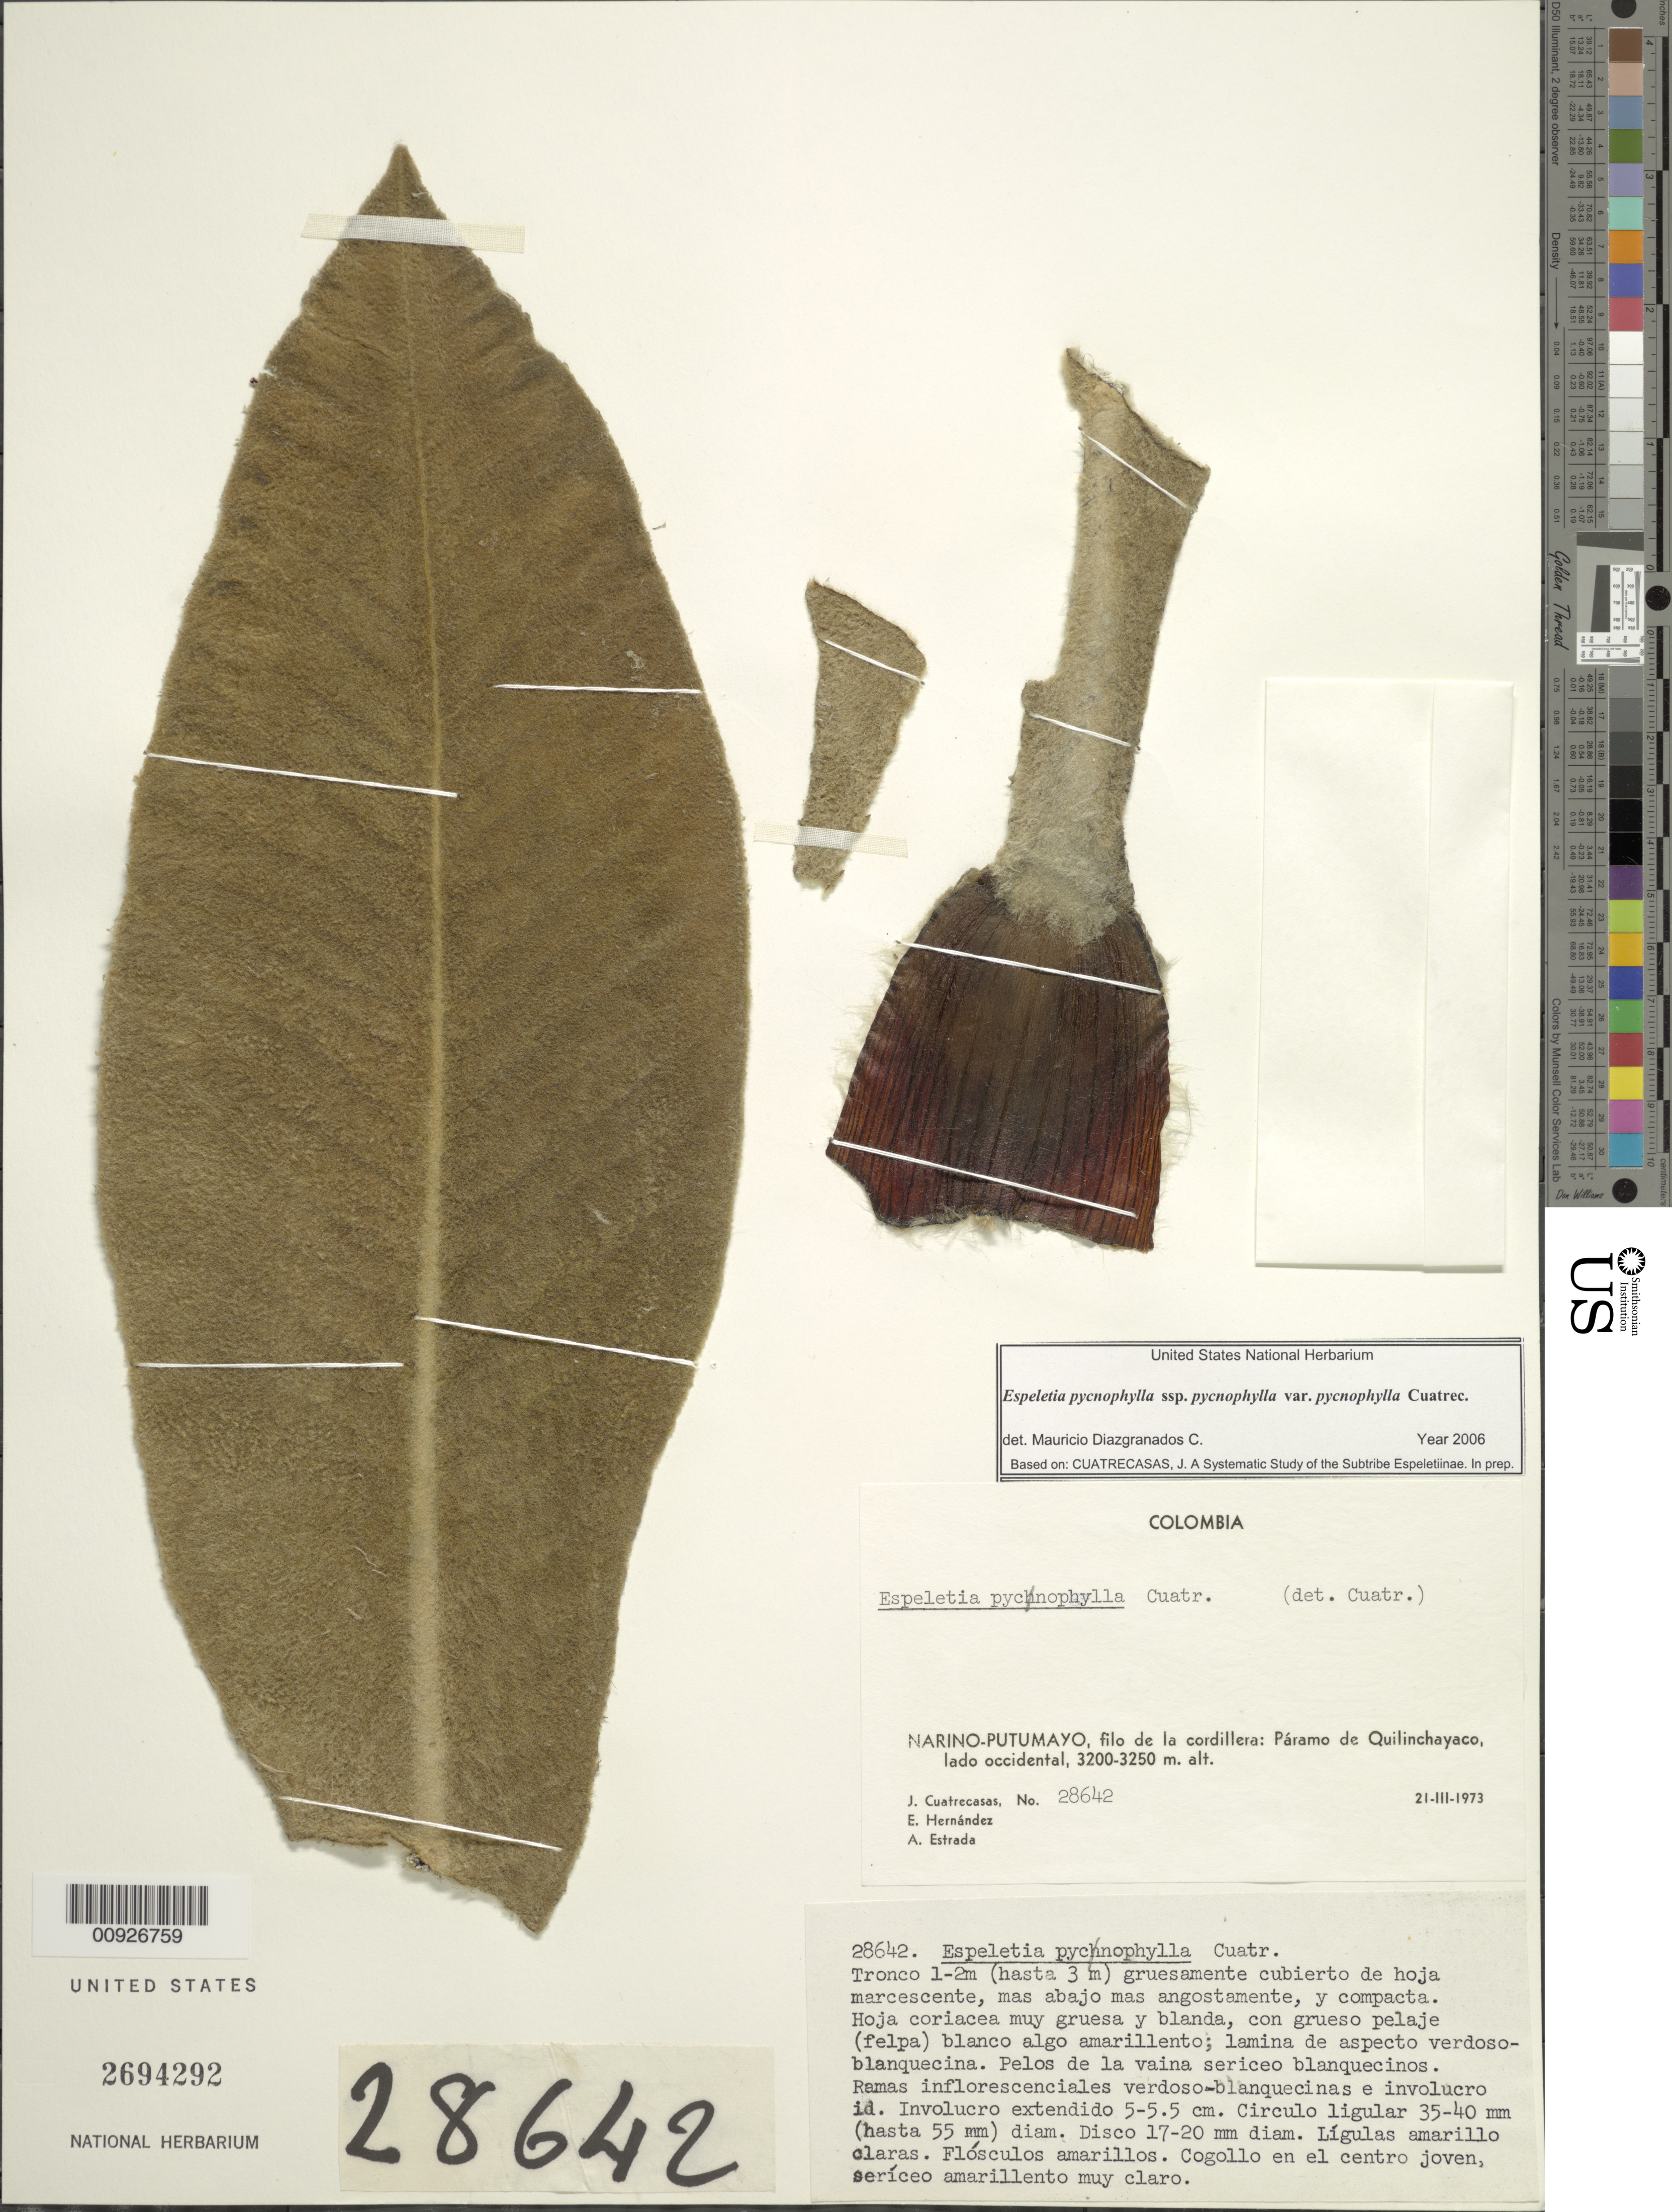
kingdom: Plantae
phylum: Tracheophyta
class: Magnoliopsida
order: Asterales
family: Asteraceae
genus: Espeletia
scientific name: Espeletia pycnophylla var. pycnophylla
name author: Cuatrec.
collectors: J. Cuatrecasas, E. Hernández & A. Estrada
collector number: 28642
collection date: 1973-03-21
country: Colombia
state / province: Putumayo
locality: P. de Quilinchayaco. Filo de La Cordillera, Páramo de Quilinchayaco, Lado Occidental.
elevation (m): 3200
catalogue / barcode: US 2694292